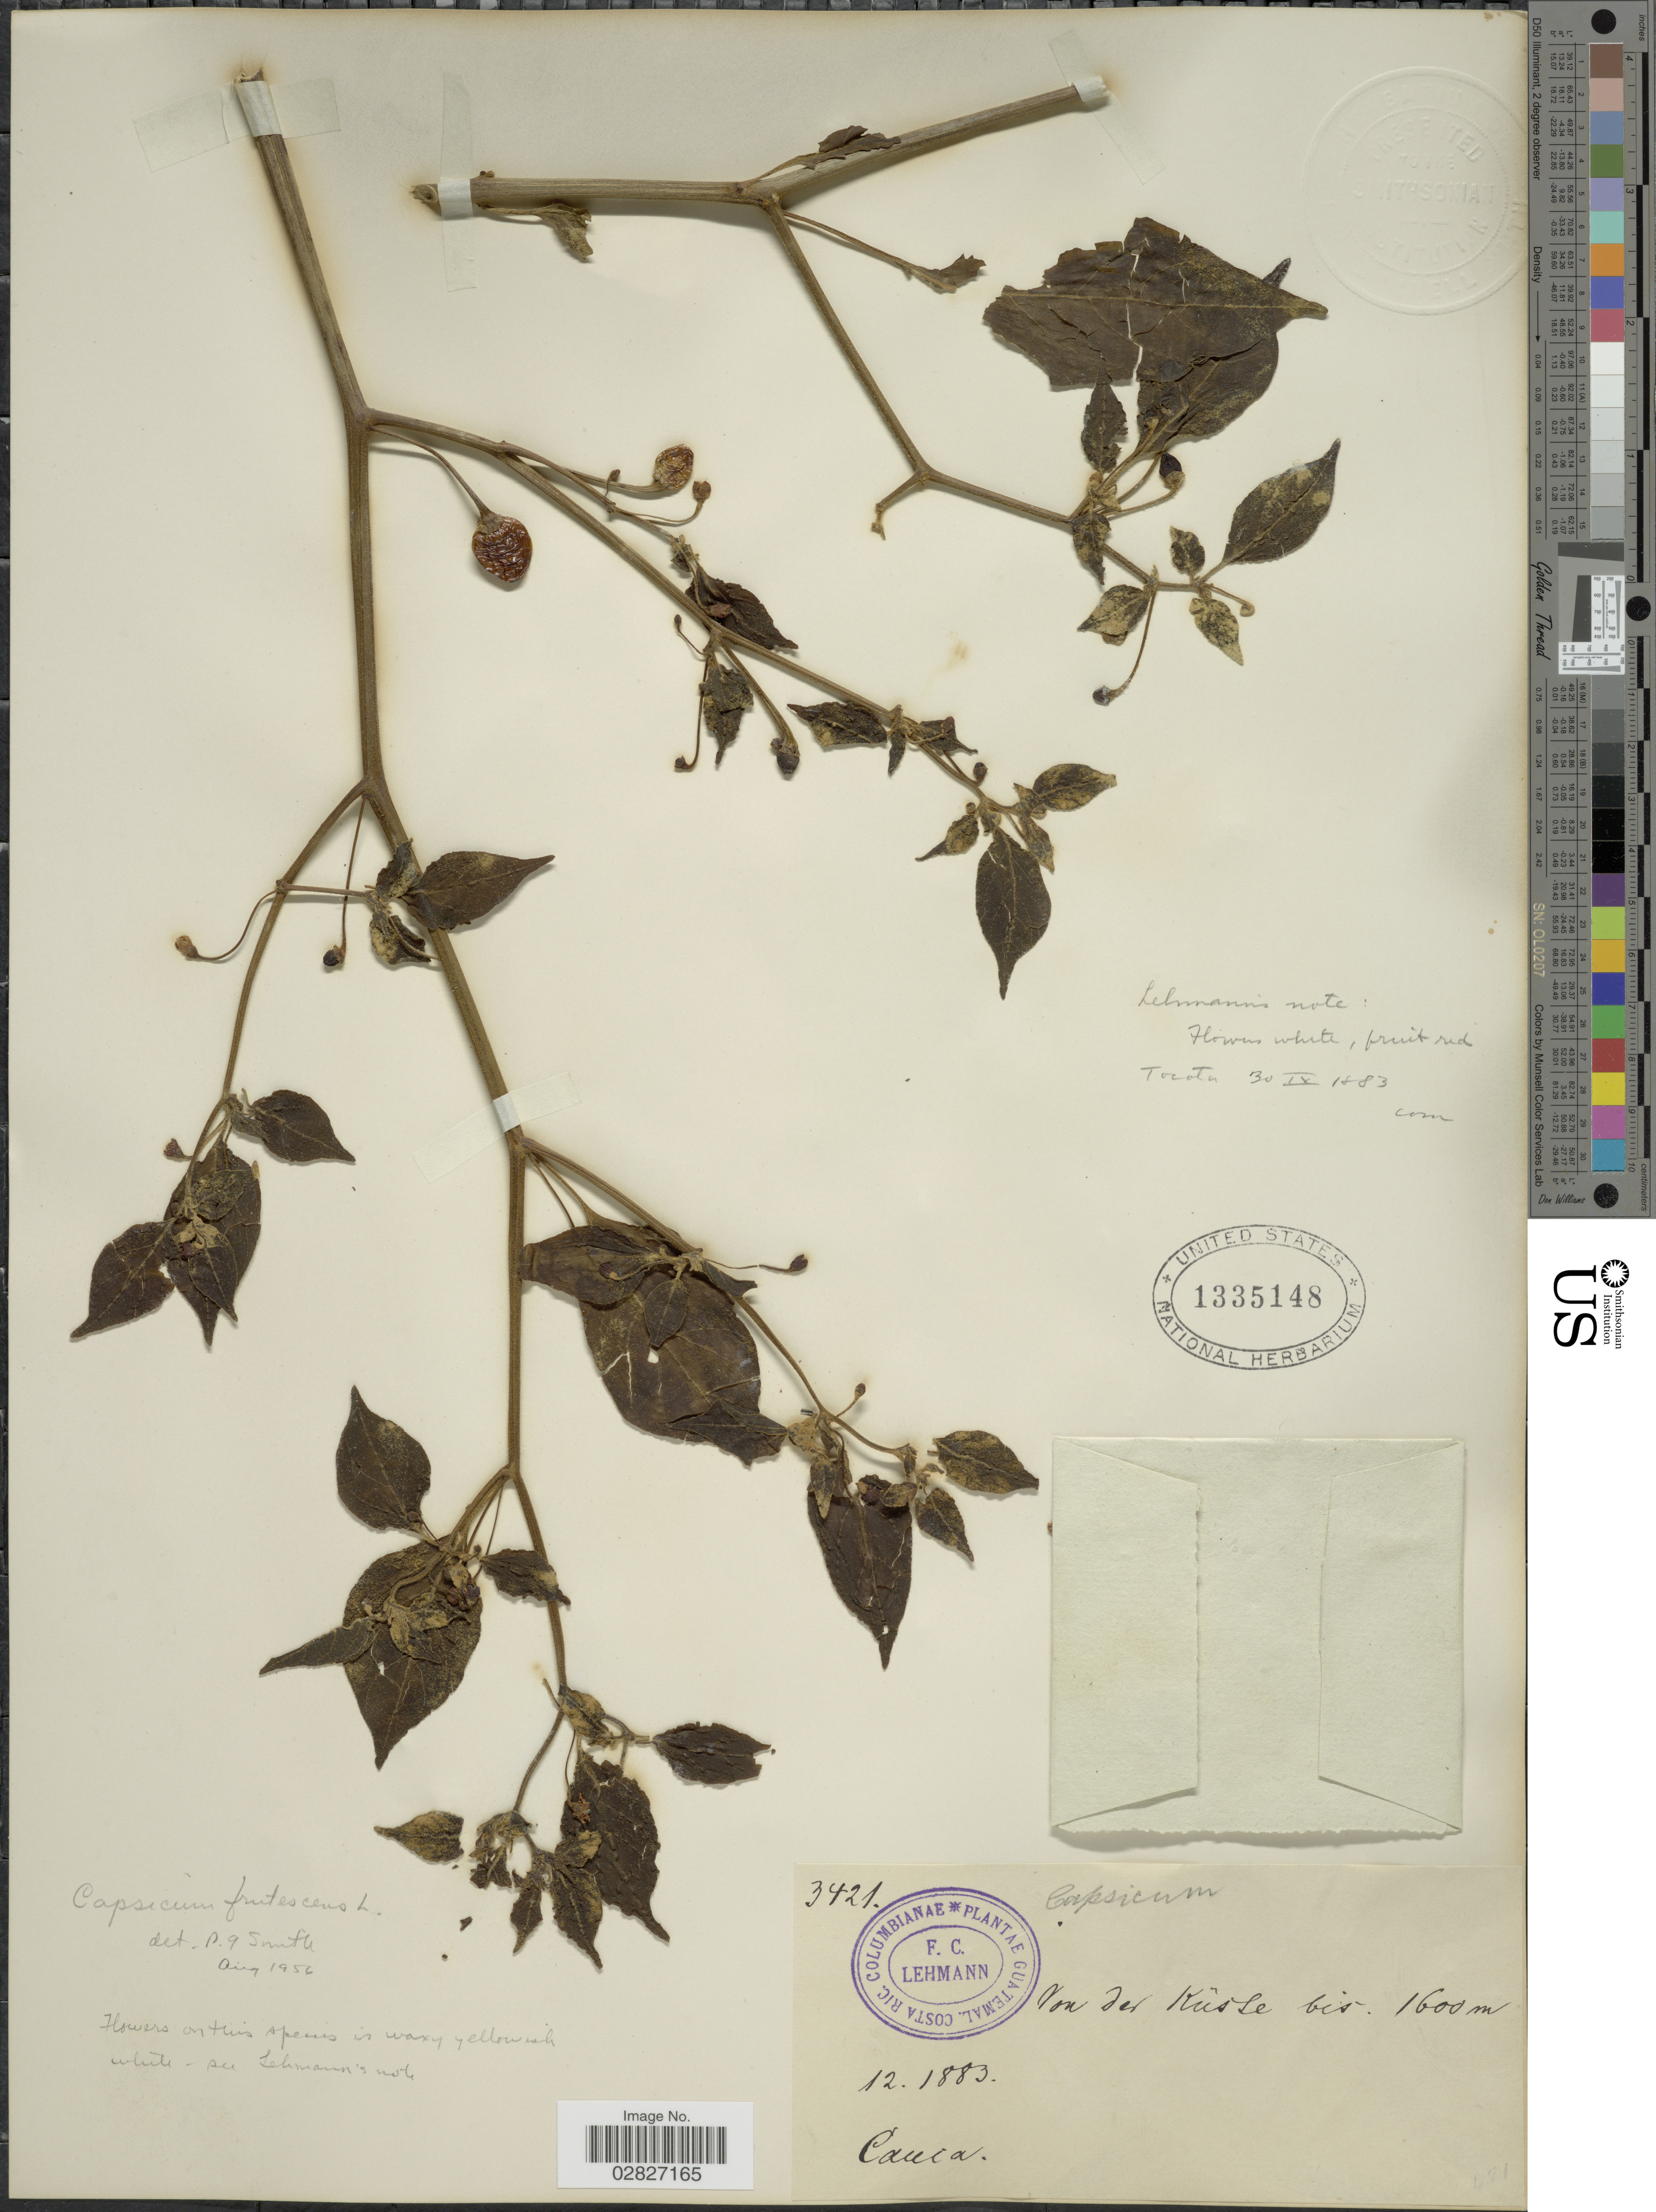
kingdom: Plantae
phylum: Tracheophyta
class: Magnoliopsida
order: Solanales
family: Solanaceae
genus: Capsicum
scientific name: Capsicum frutescens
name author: L.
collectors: F. C. Lehmann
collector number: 3421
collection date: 1883-12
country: Colombia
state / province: Cauca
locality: Von der Küsle bis.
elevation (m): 1600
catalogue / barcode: US 1335148